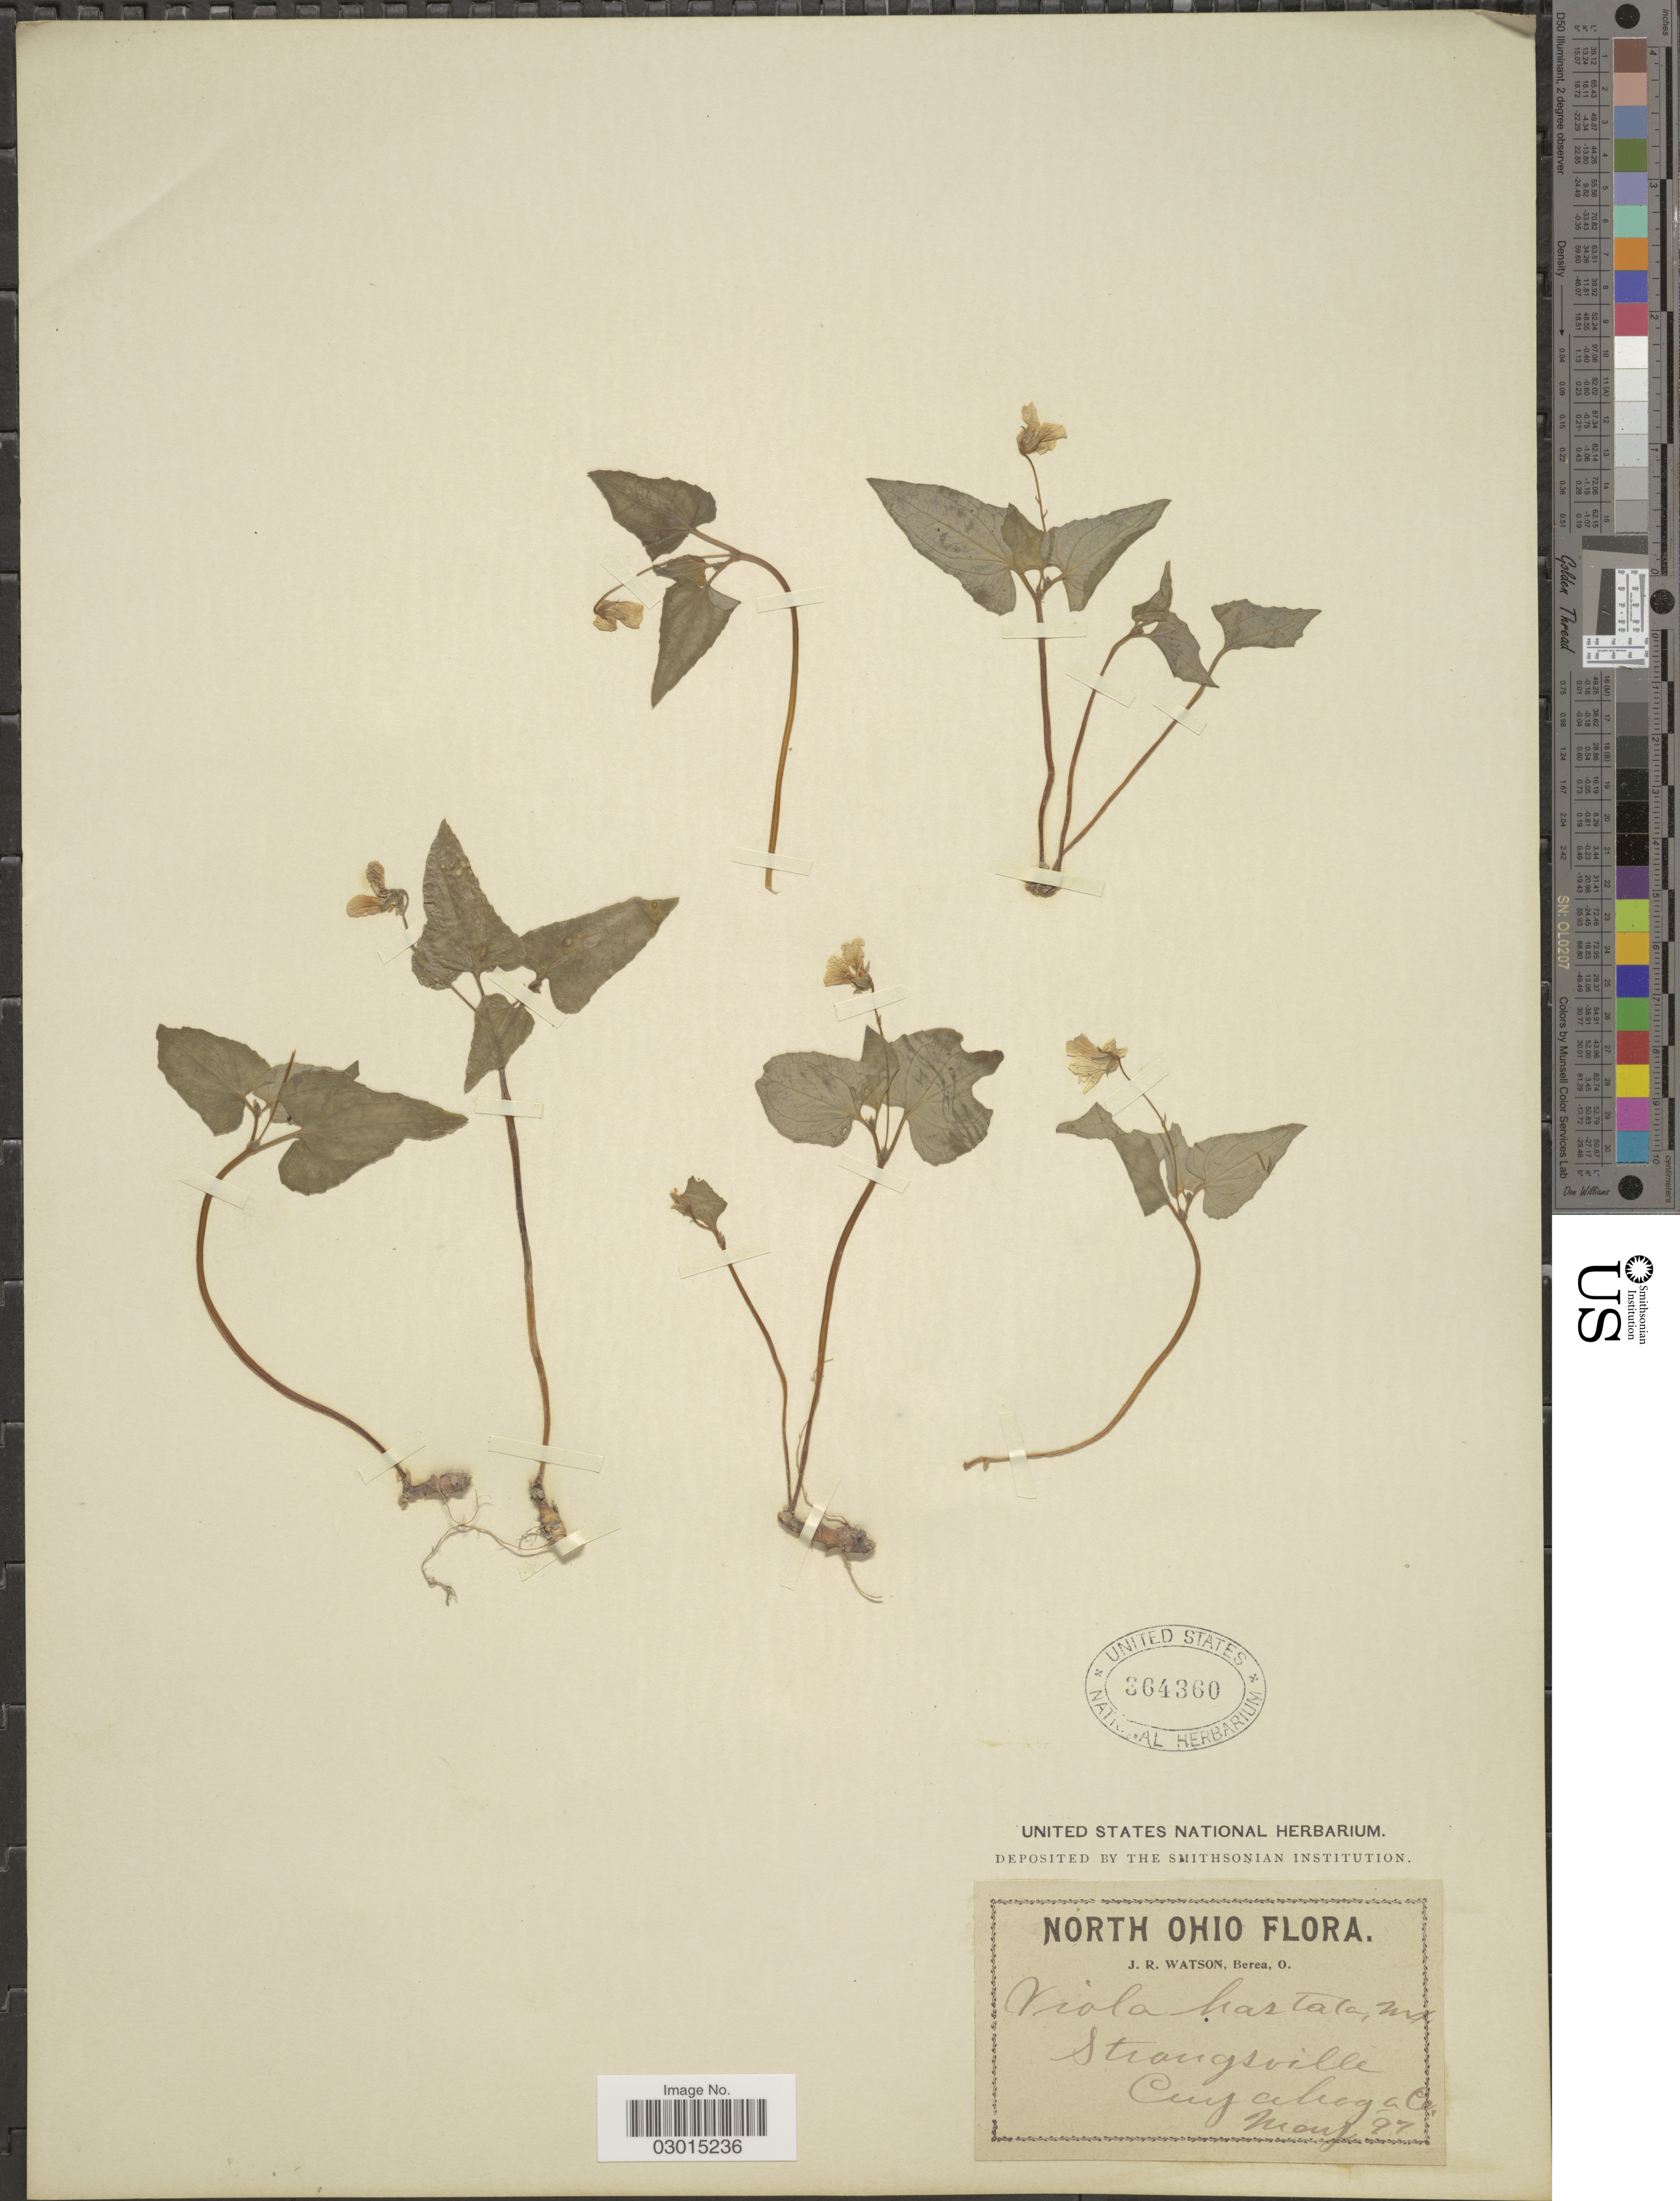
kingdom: Plantae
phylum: Tracheophyta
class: Magnoliopsida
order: Malpighiales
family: Violaceae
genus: Viola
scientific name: Viola hastata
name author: Michx.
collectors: J. R. Watson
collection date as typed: Transcribed d/m/y: /5/97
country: United States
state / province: Ohio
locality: North Ohio. Strongsville, Cuyahoga Co.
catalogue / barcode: US 364360